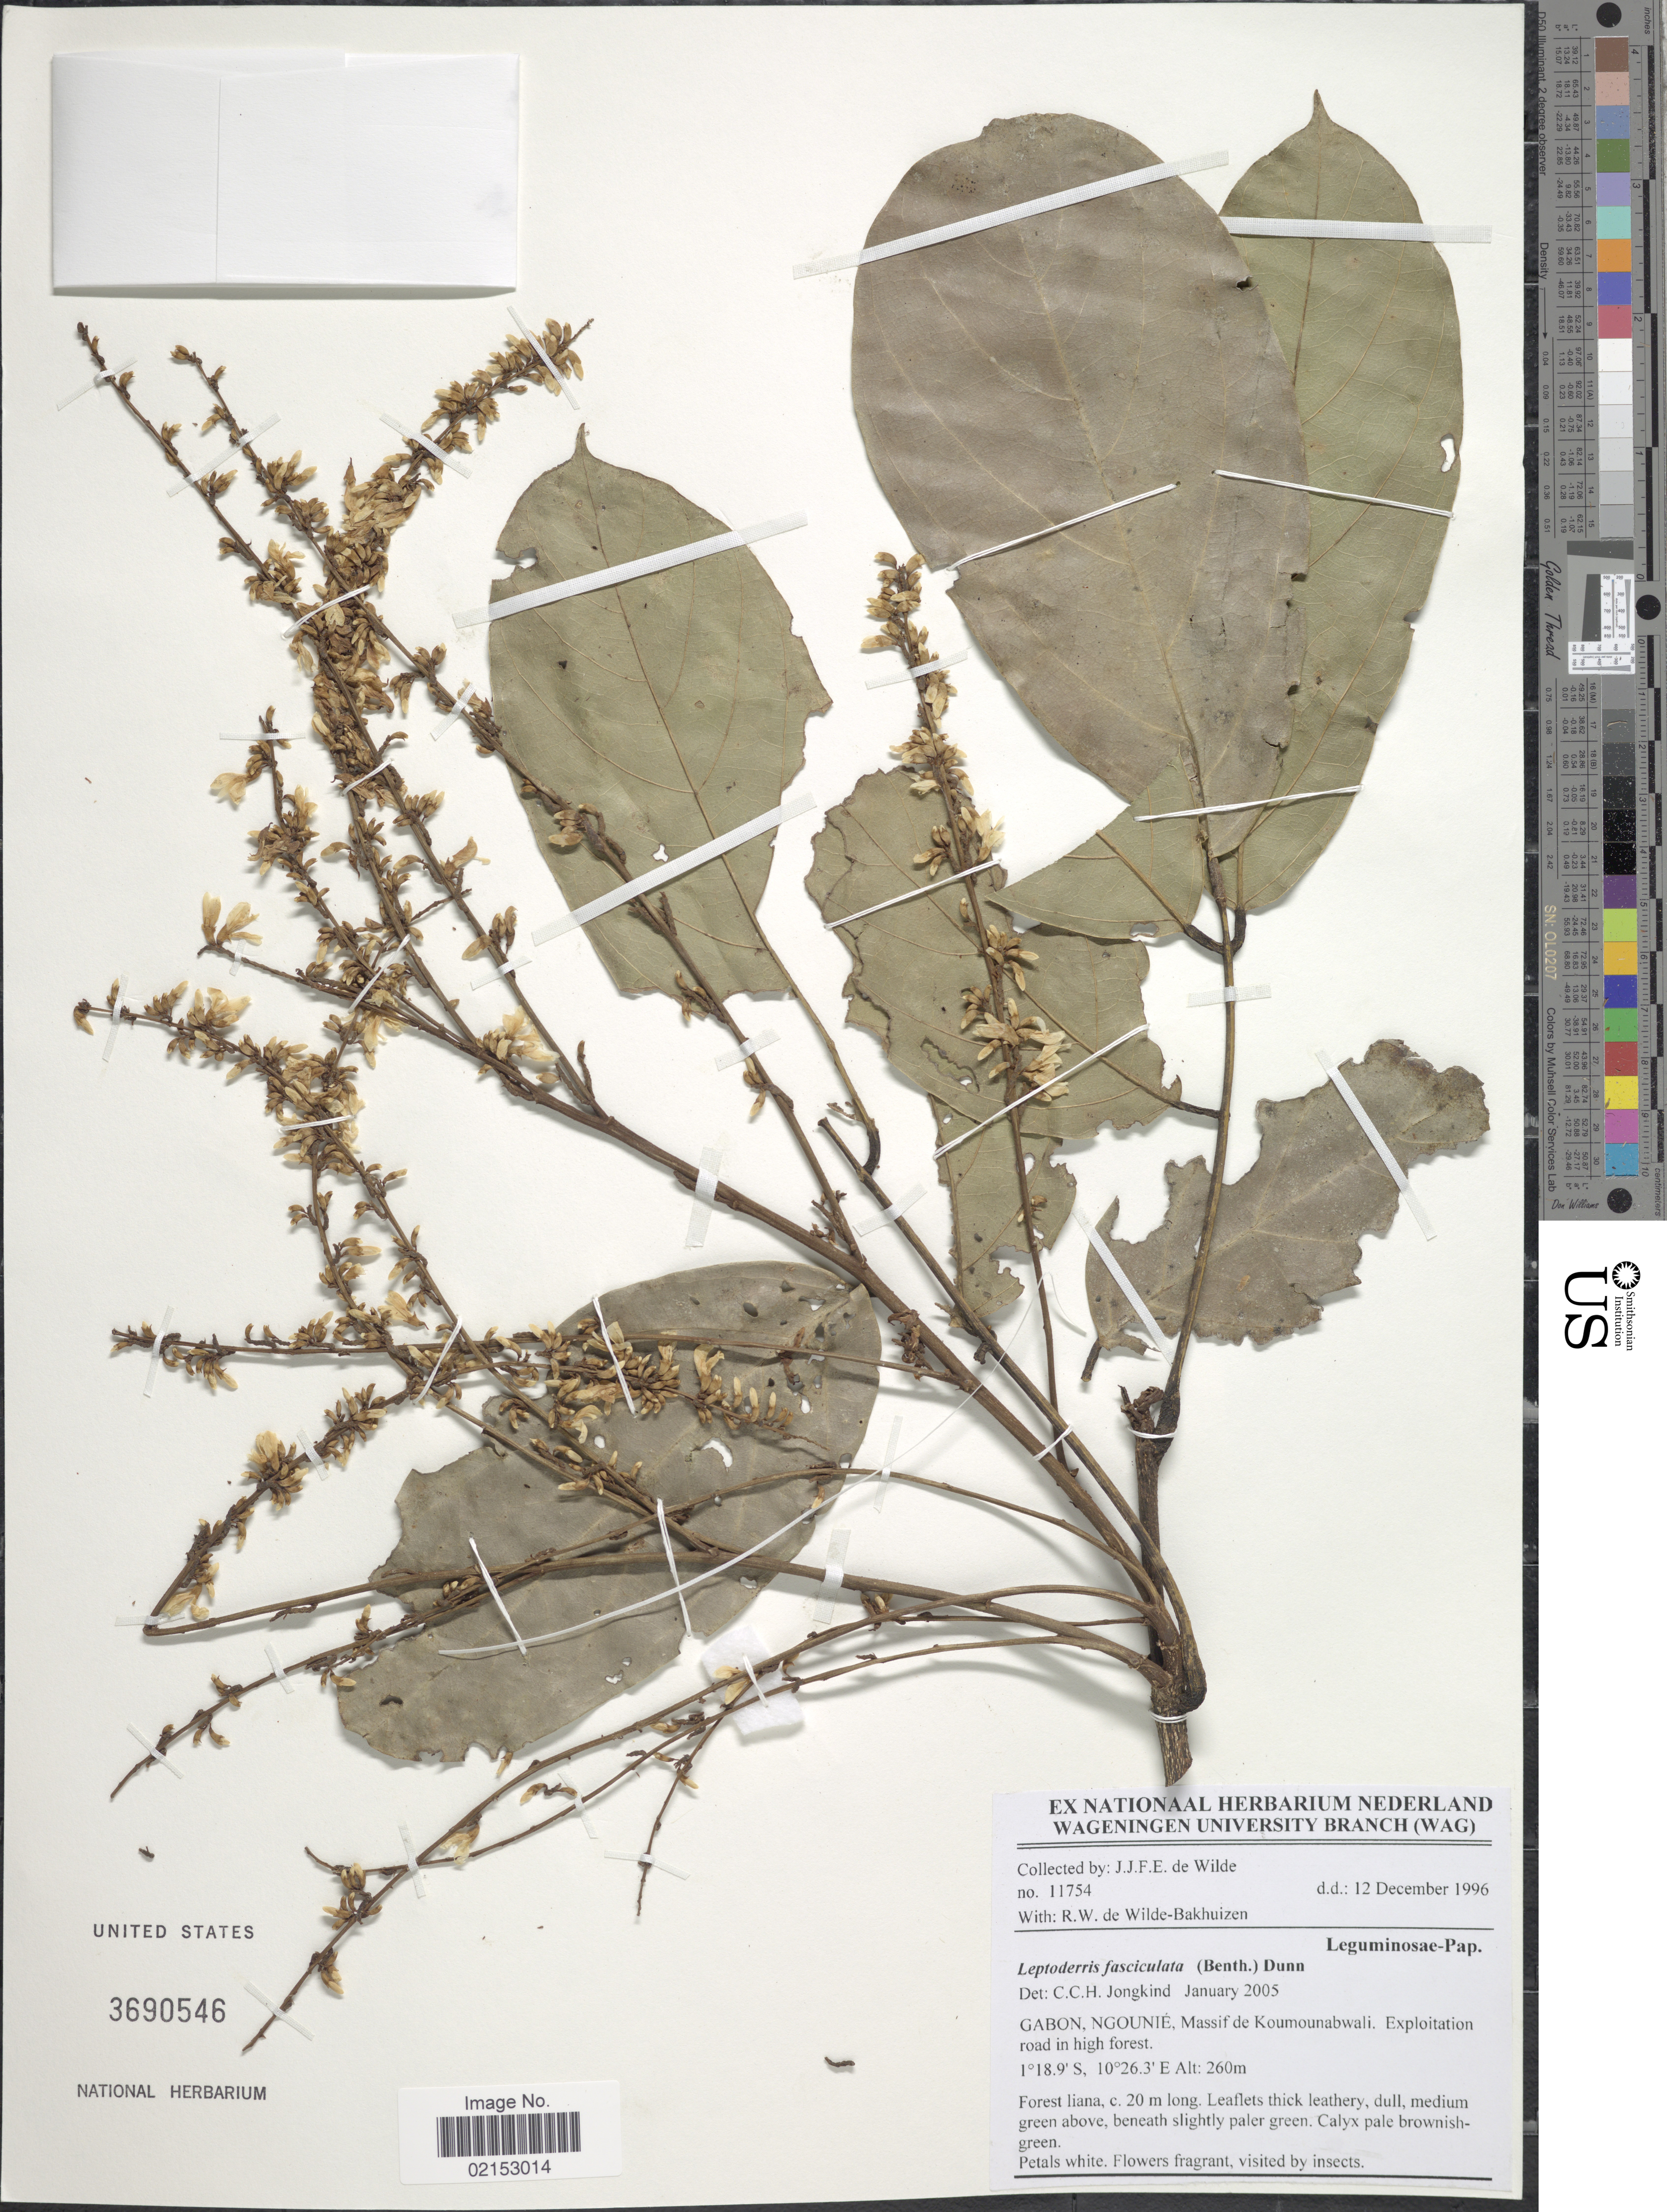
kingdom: Plantae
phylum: Tracheophyta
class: Magnoliopsida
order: Fabales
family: Fabaceae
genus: Leptoderris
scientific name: Leptoderris fasciculata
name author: (Benth.) Dunn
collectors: J.J. de Wilde & R. Wilde-Bakhuizen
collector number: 11754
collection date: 1996-12-12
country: Gabon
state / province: Ngounie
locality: Massif de Koumounabwali, Exploitation road in high forest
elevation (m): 260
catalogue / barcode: US 3690546